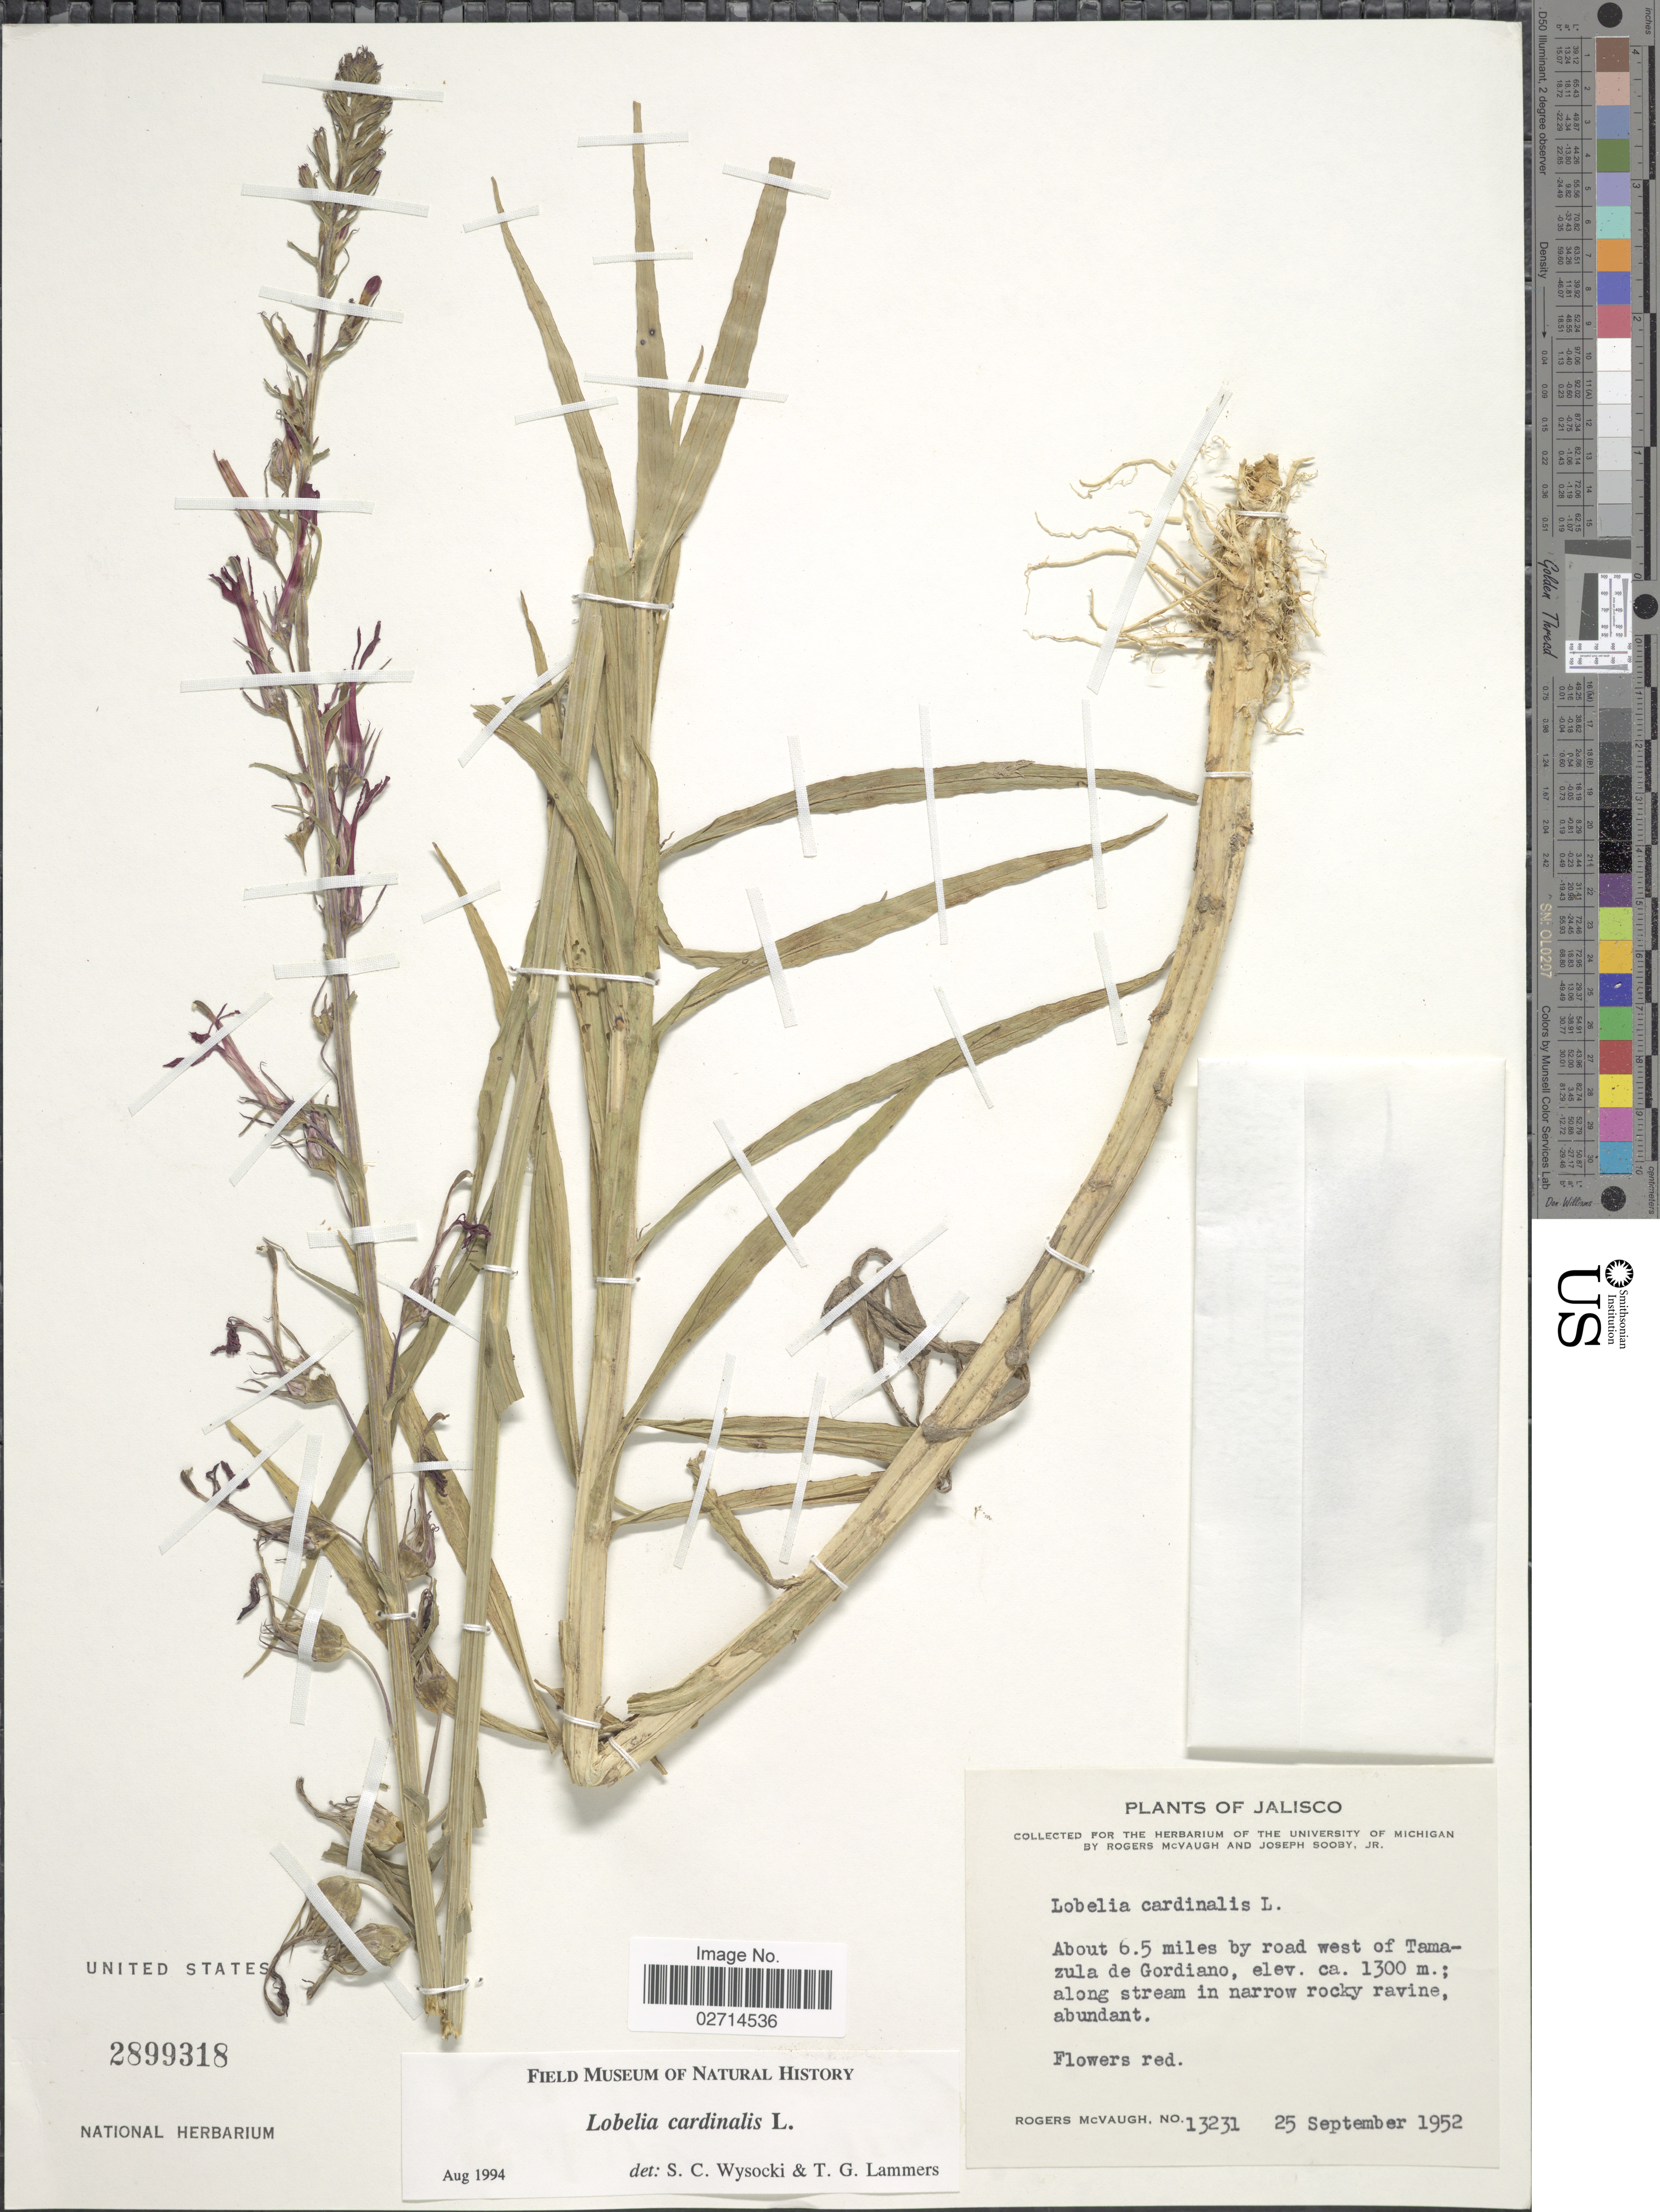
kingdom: Plantae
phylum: Tracheophyta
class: Magnoliopsida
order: Asterales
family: Campanulaceae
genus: Lobelia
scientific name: Lobelia cardinalis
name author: L.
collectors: R. McVaugh & J. Sooby Jr.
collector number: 13231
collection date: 1952-09-25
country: Mexico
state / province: Jalisco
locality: About 6.5 miles by road west of Tamazula de Gordiano, along stream in narrow rocky ravine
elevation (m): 1300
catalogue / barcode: US 2899318